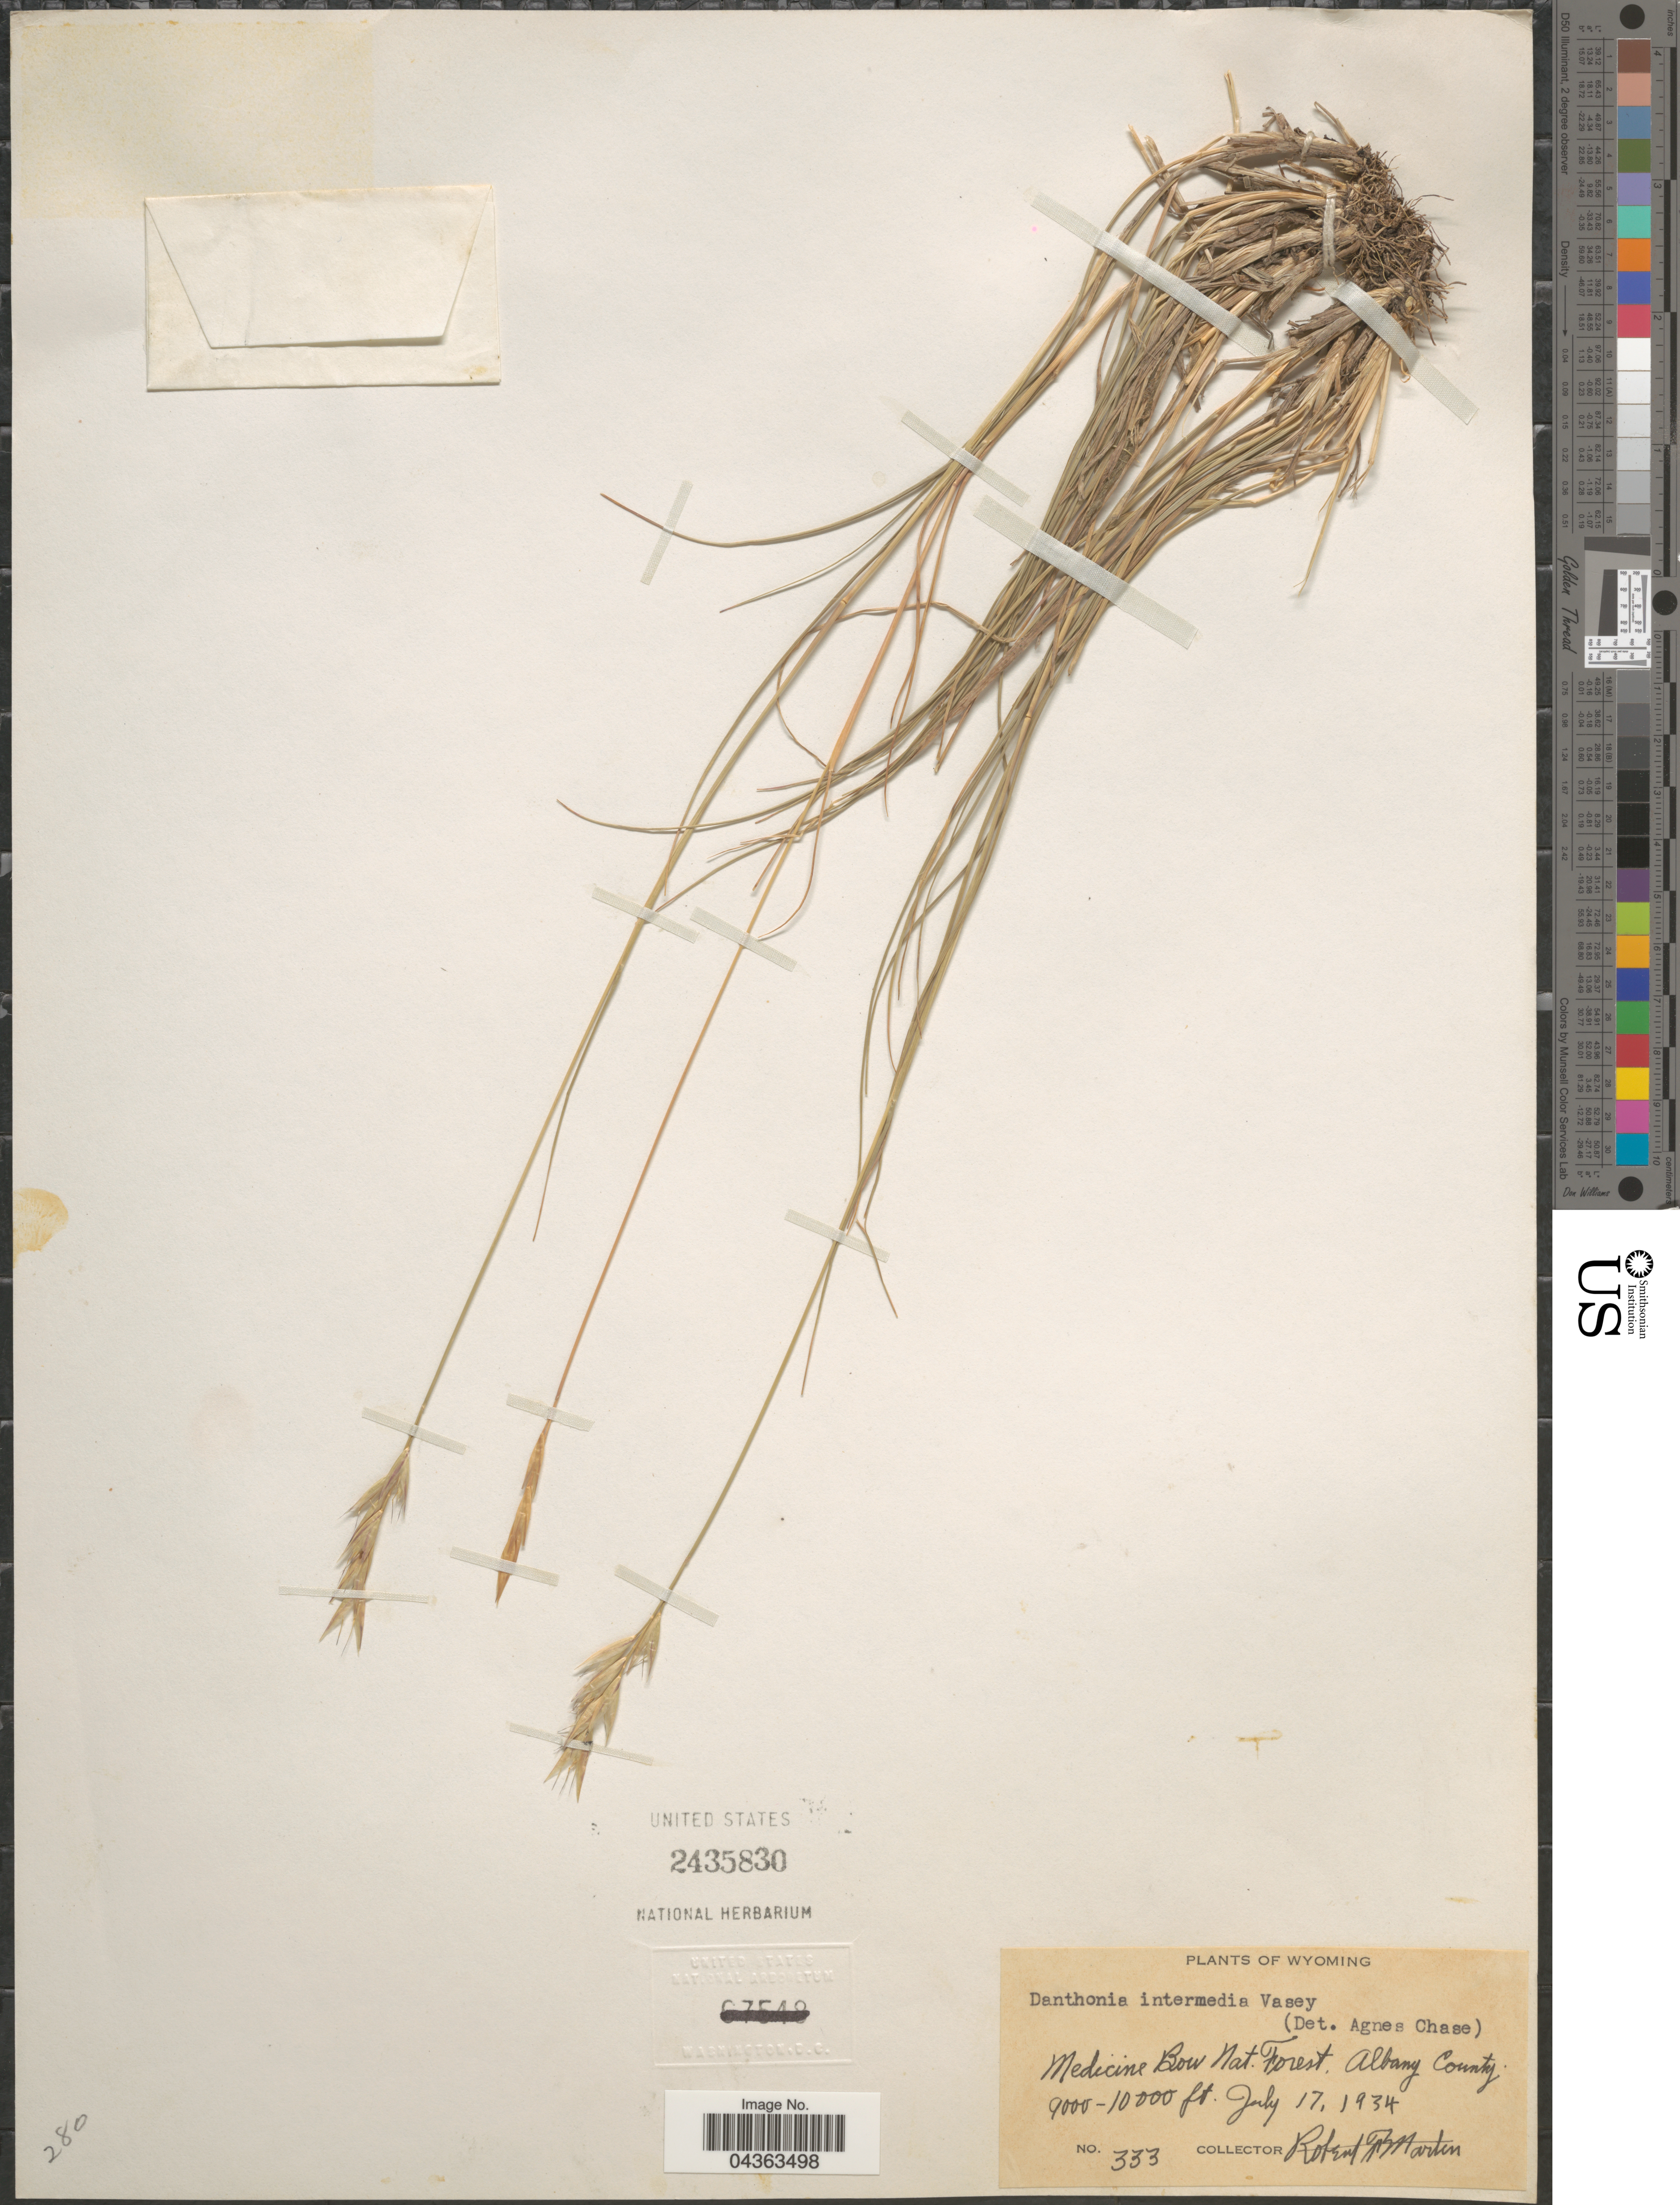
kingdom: Plantae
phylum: Tracheophyta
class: Liliopsida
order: Poales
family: Poaceae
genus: Danthonia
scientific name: Danthonia intermedia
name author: Vasey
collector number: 333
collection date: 1934-07-17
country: United States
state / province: Wyoming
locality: Medicine Bow Nat. Forest, Albany County.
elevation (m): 2743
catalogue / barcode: US 2435830